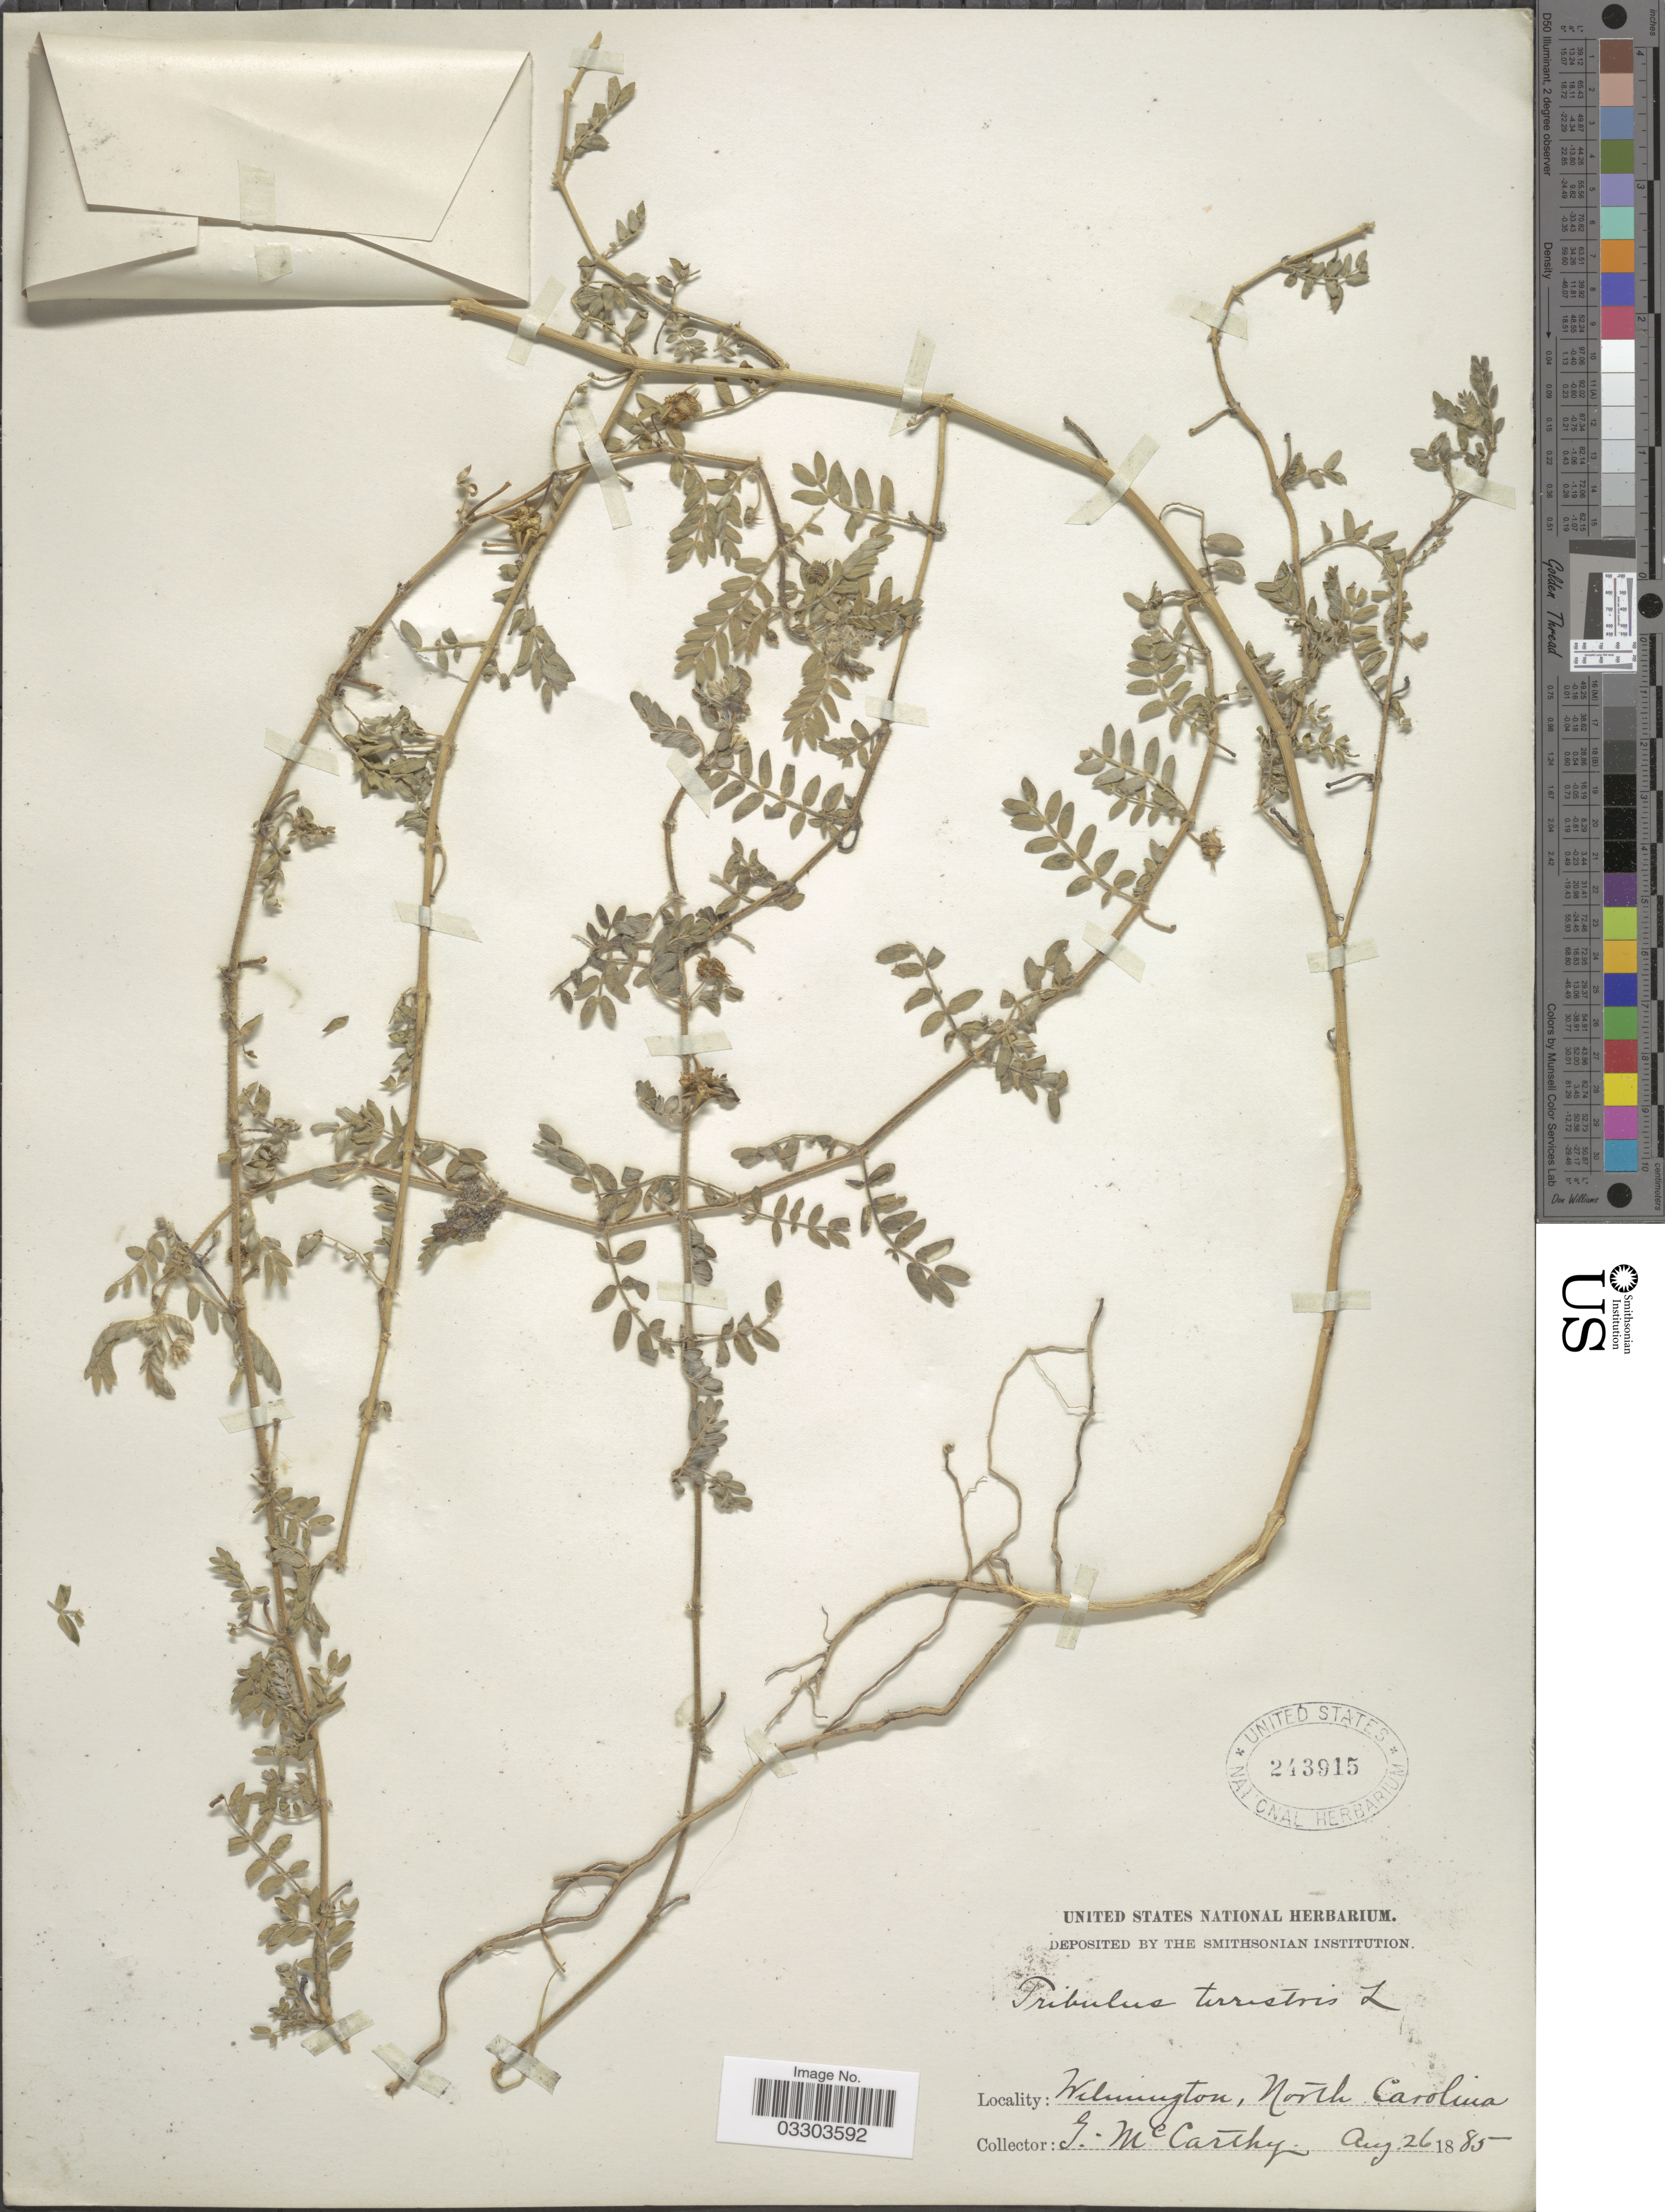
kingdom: Plantae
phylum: Tracheophyta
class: Magnoliopsida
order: Zygophyllales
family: Zygophyllaceae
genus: Tribulus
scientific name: Tribulus terrestris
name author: L.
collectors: G. McCarthy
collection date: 1885-08-26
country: United States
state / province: North Carolina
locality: Wilmington.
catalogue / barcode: US 243915